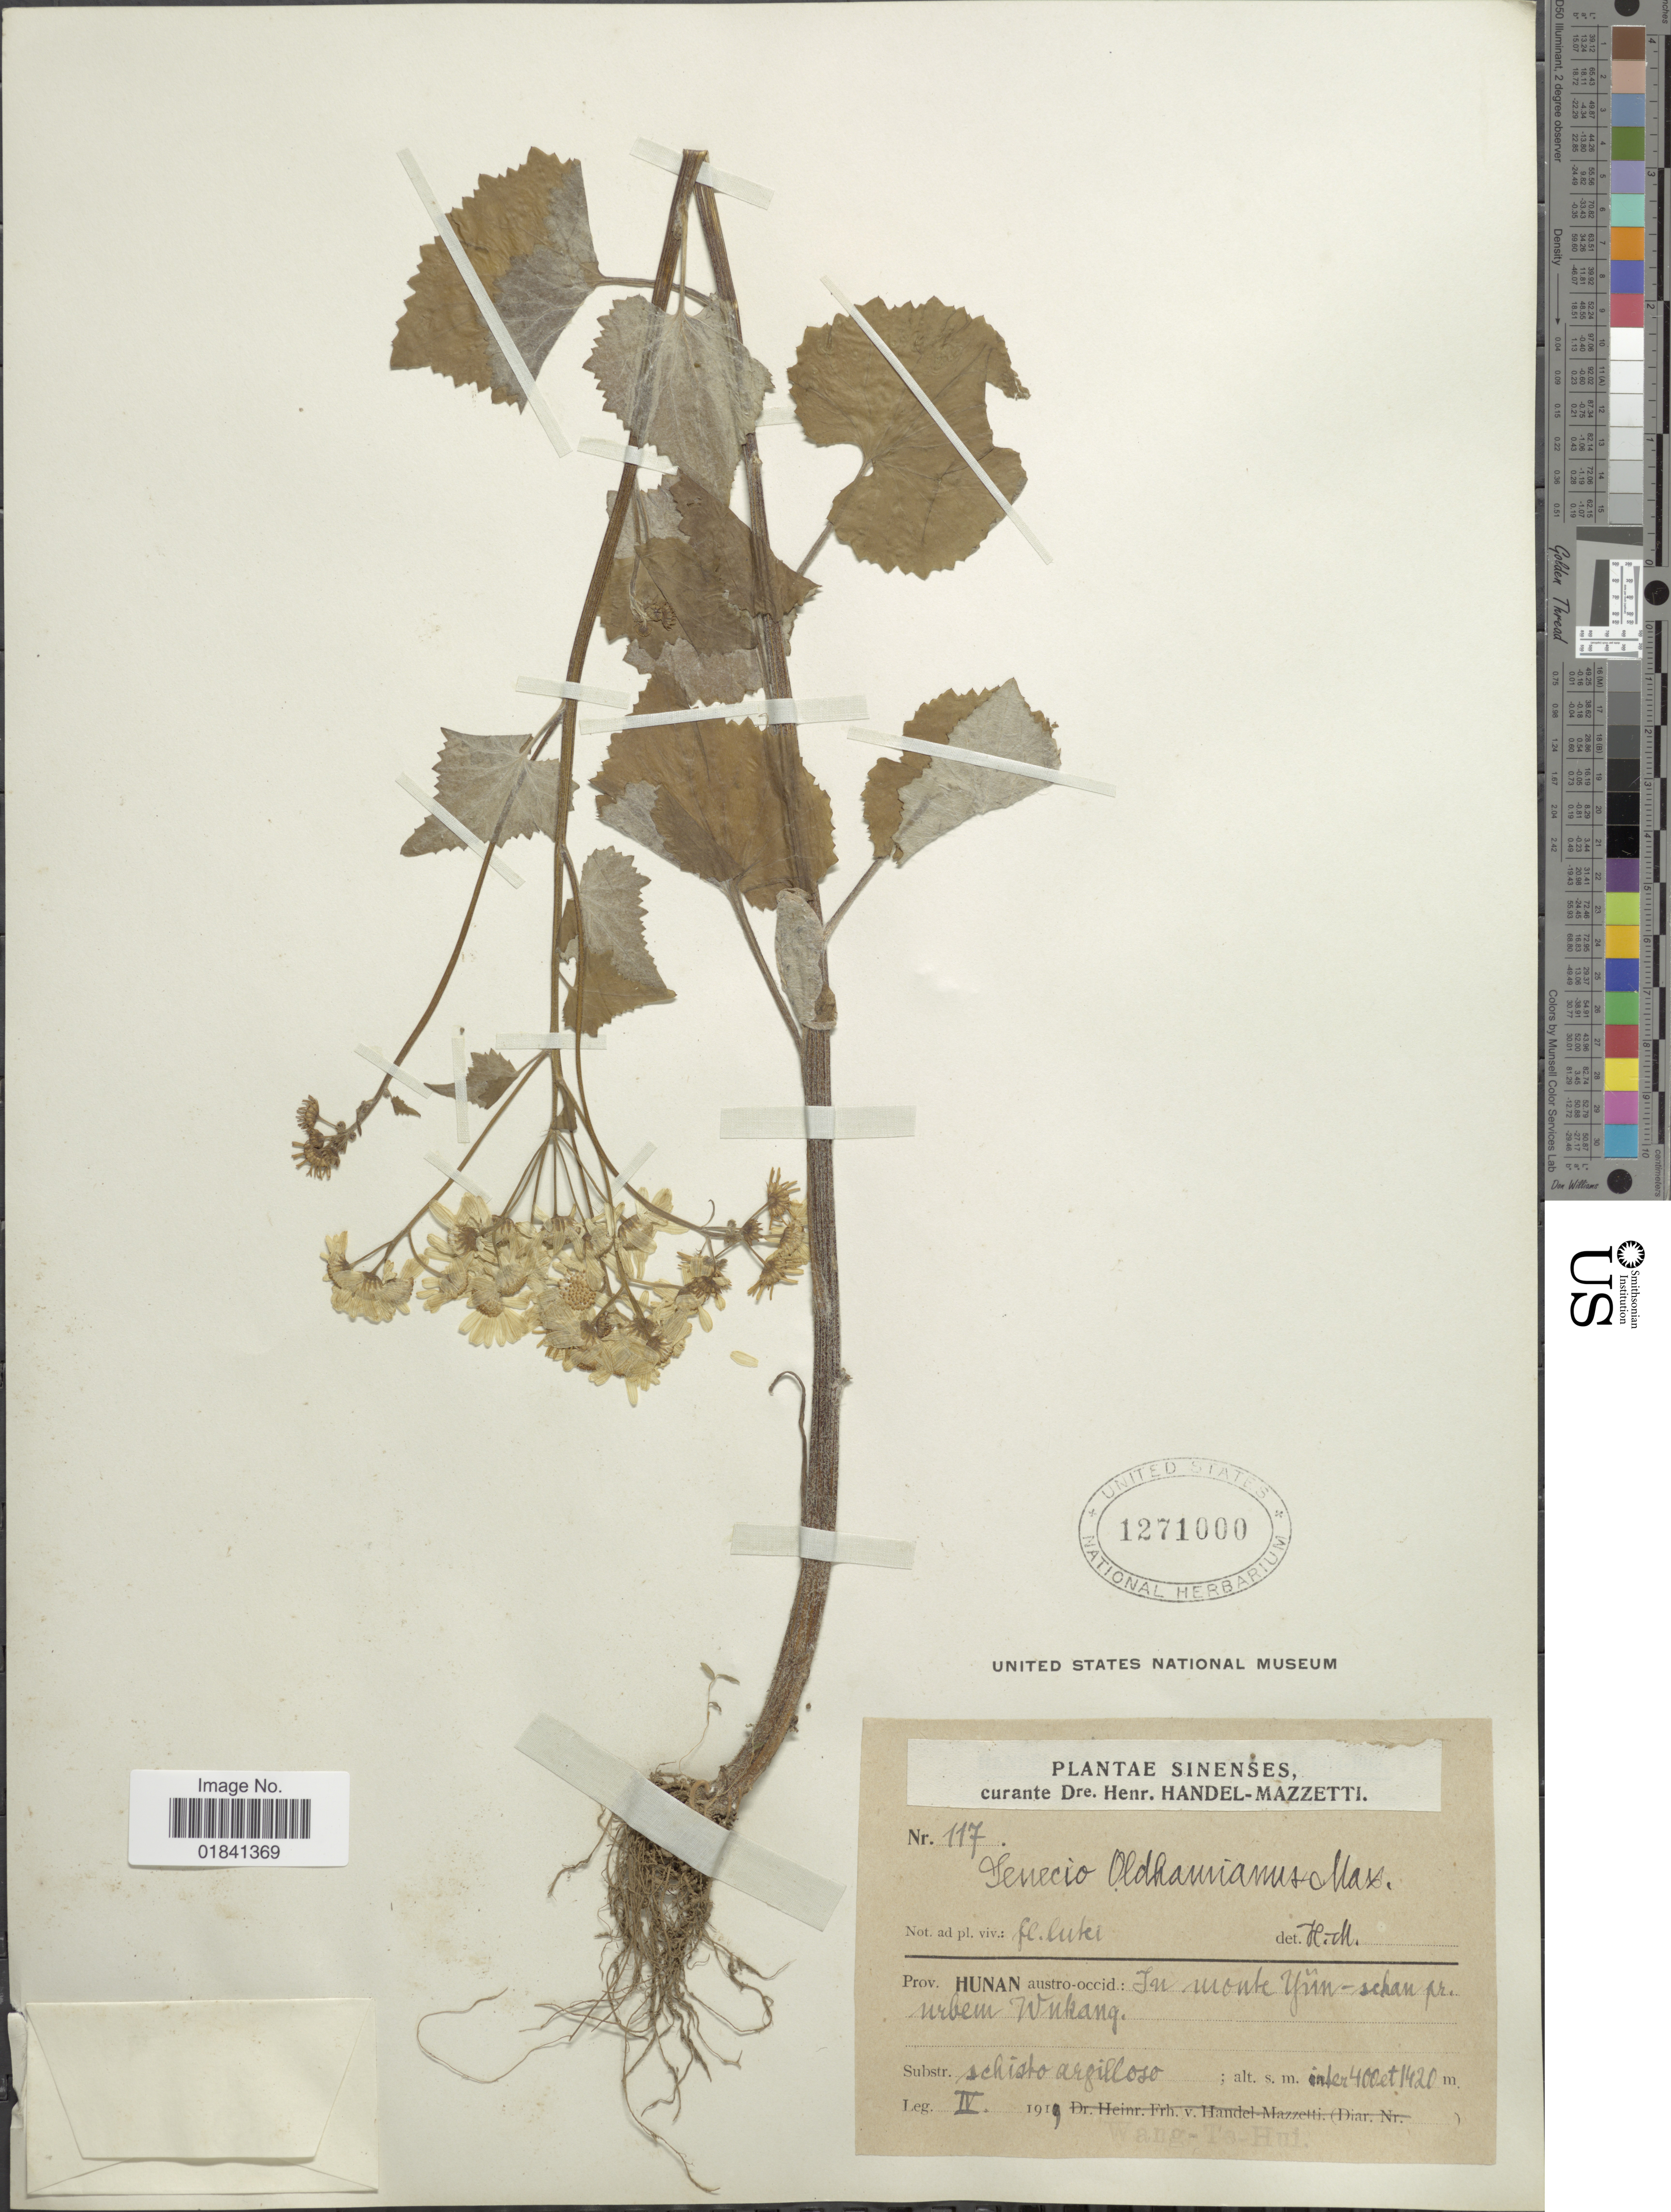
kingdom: Plantae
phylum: Tracheophyta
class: Magnoliopsida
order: Asterales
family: Asteraceae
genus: Senecio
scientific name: Senecio oldhamianus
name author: Maximowicz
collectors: T. H. Wang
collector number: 117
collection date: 1919-04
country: China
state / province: Hunan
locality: Austro-occid: Tau Monke Yun-scham pr. umbem Wnkang [interpreted]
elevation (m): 400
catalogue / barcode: US 1271000